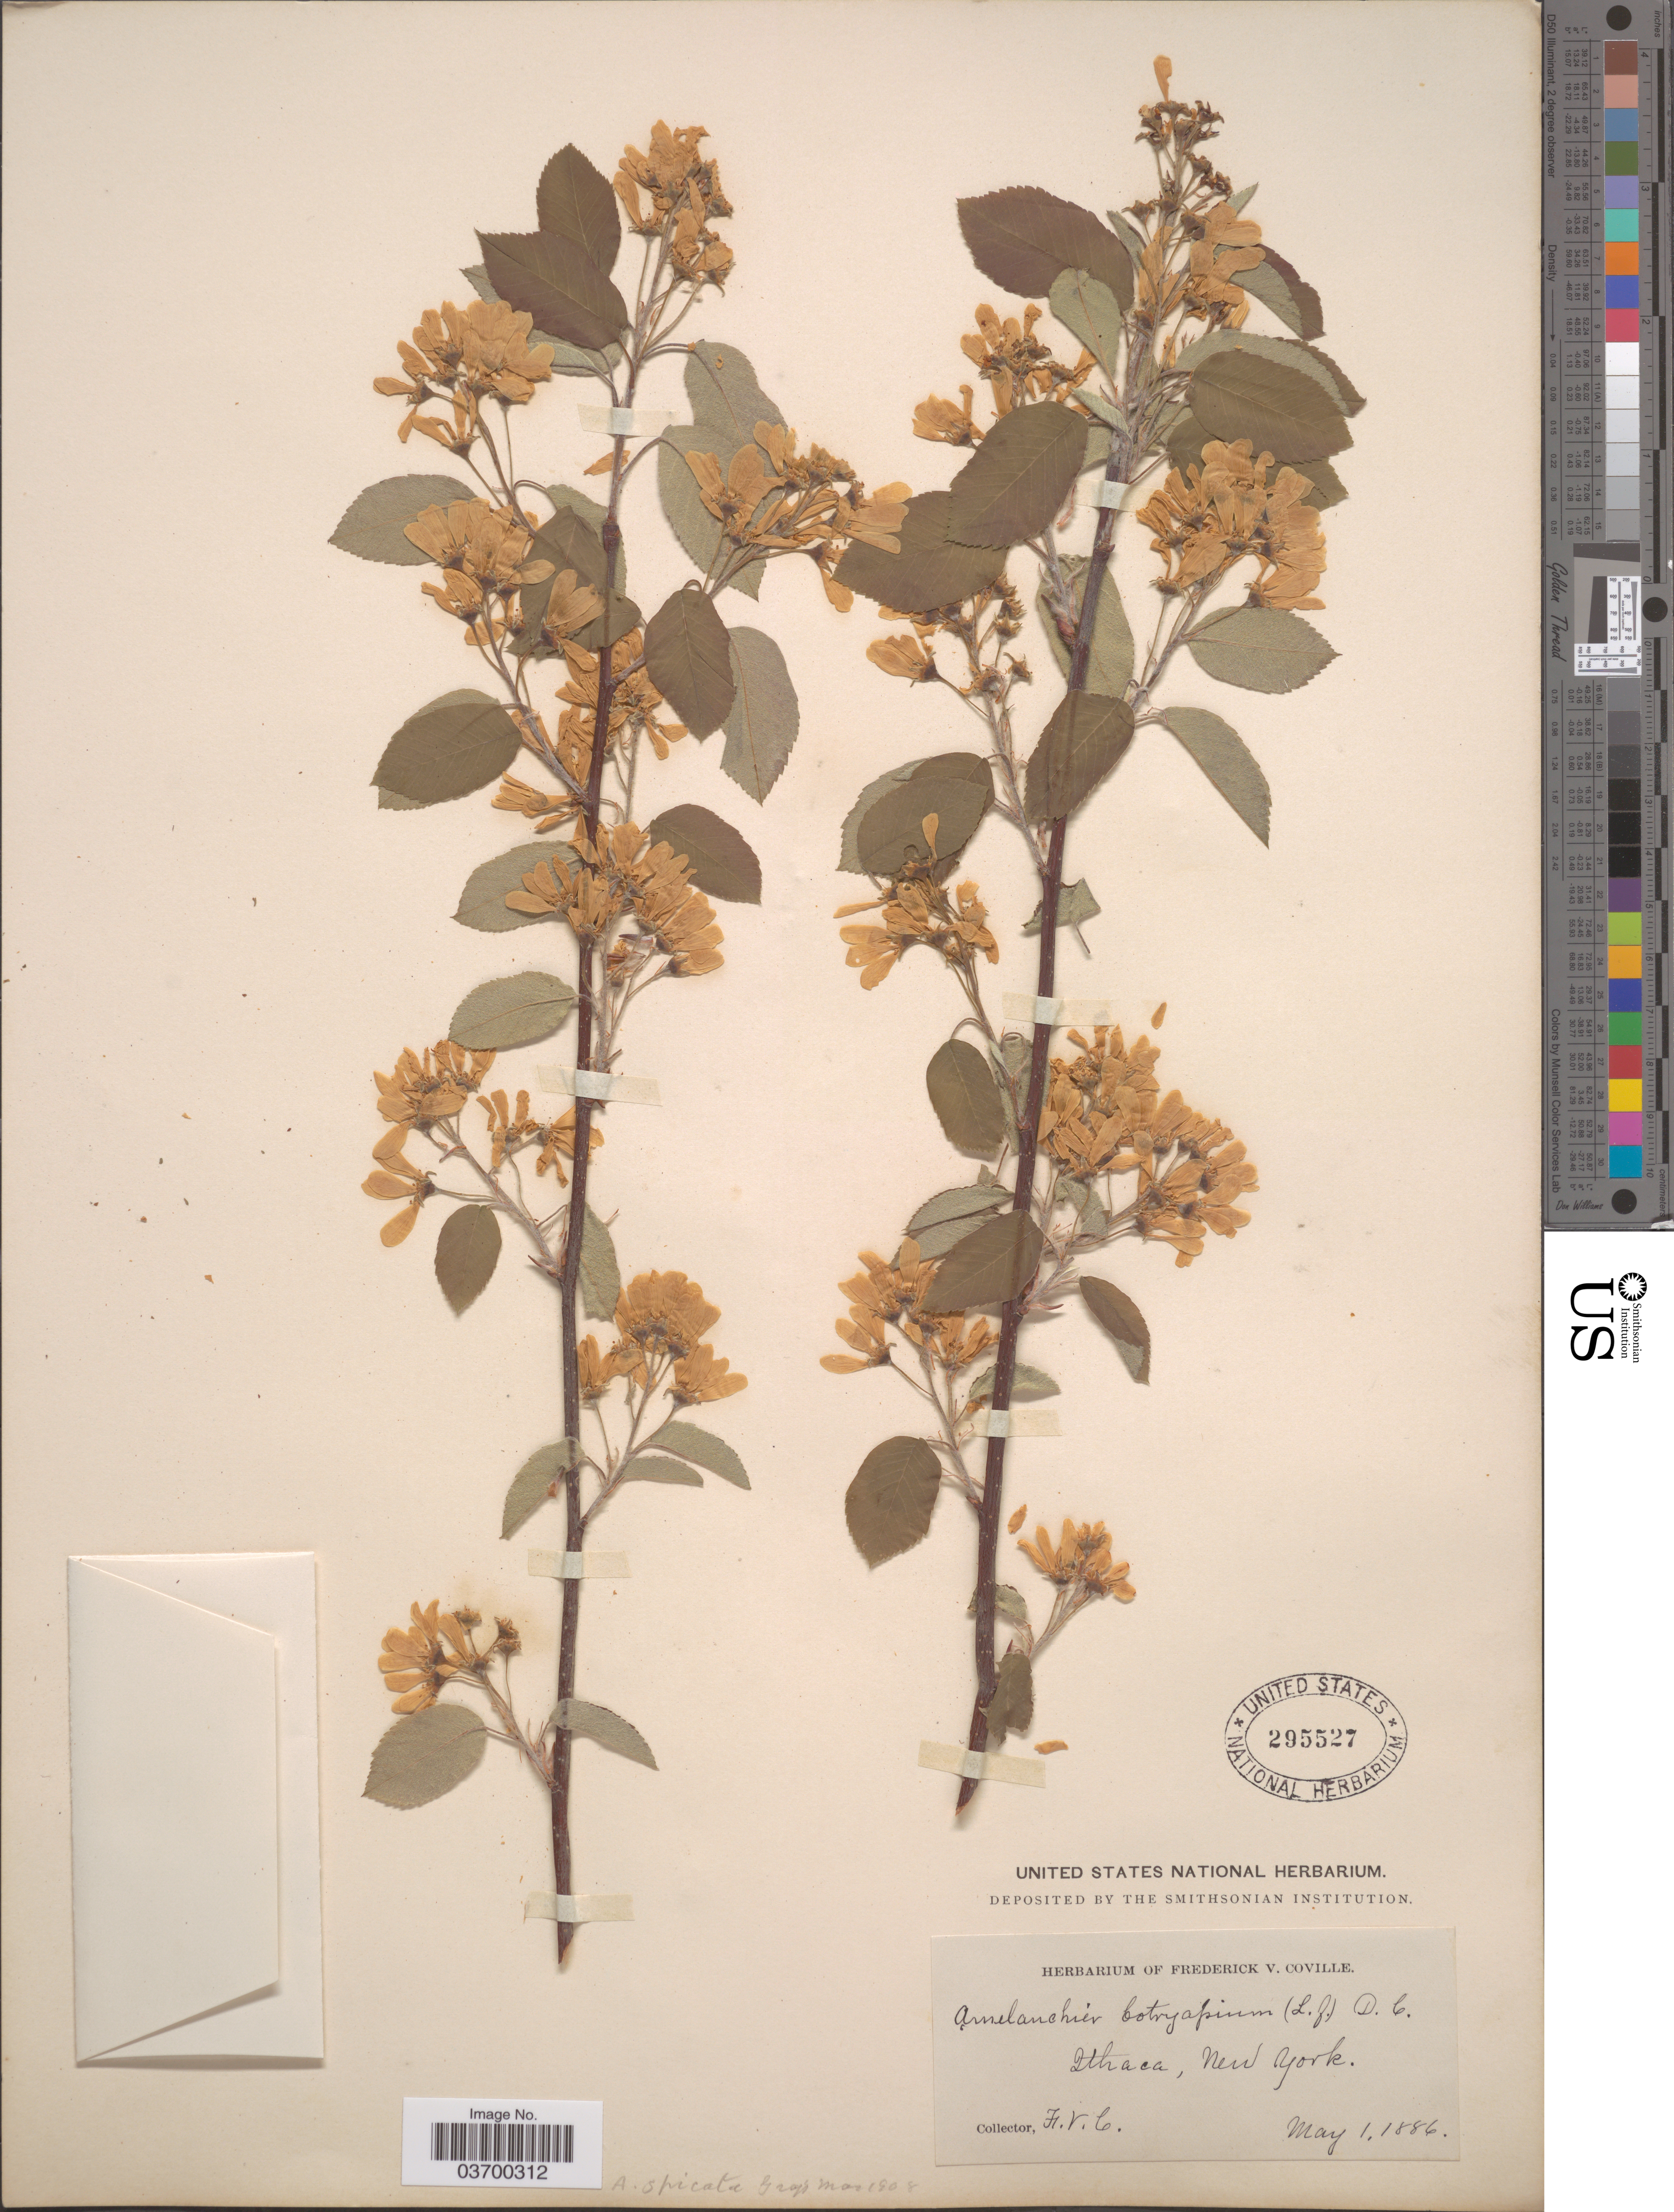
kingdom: Plantae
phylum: Tracheophyta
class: Magnoliopsida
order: Rosales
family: Rosaceae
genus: Amelanchier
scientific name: Amelanchier botryapium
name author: DC.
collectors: F. V. Coville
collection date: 1886-05-01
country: United States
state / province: New York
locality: Ithaca.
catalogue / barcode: US 295527